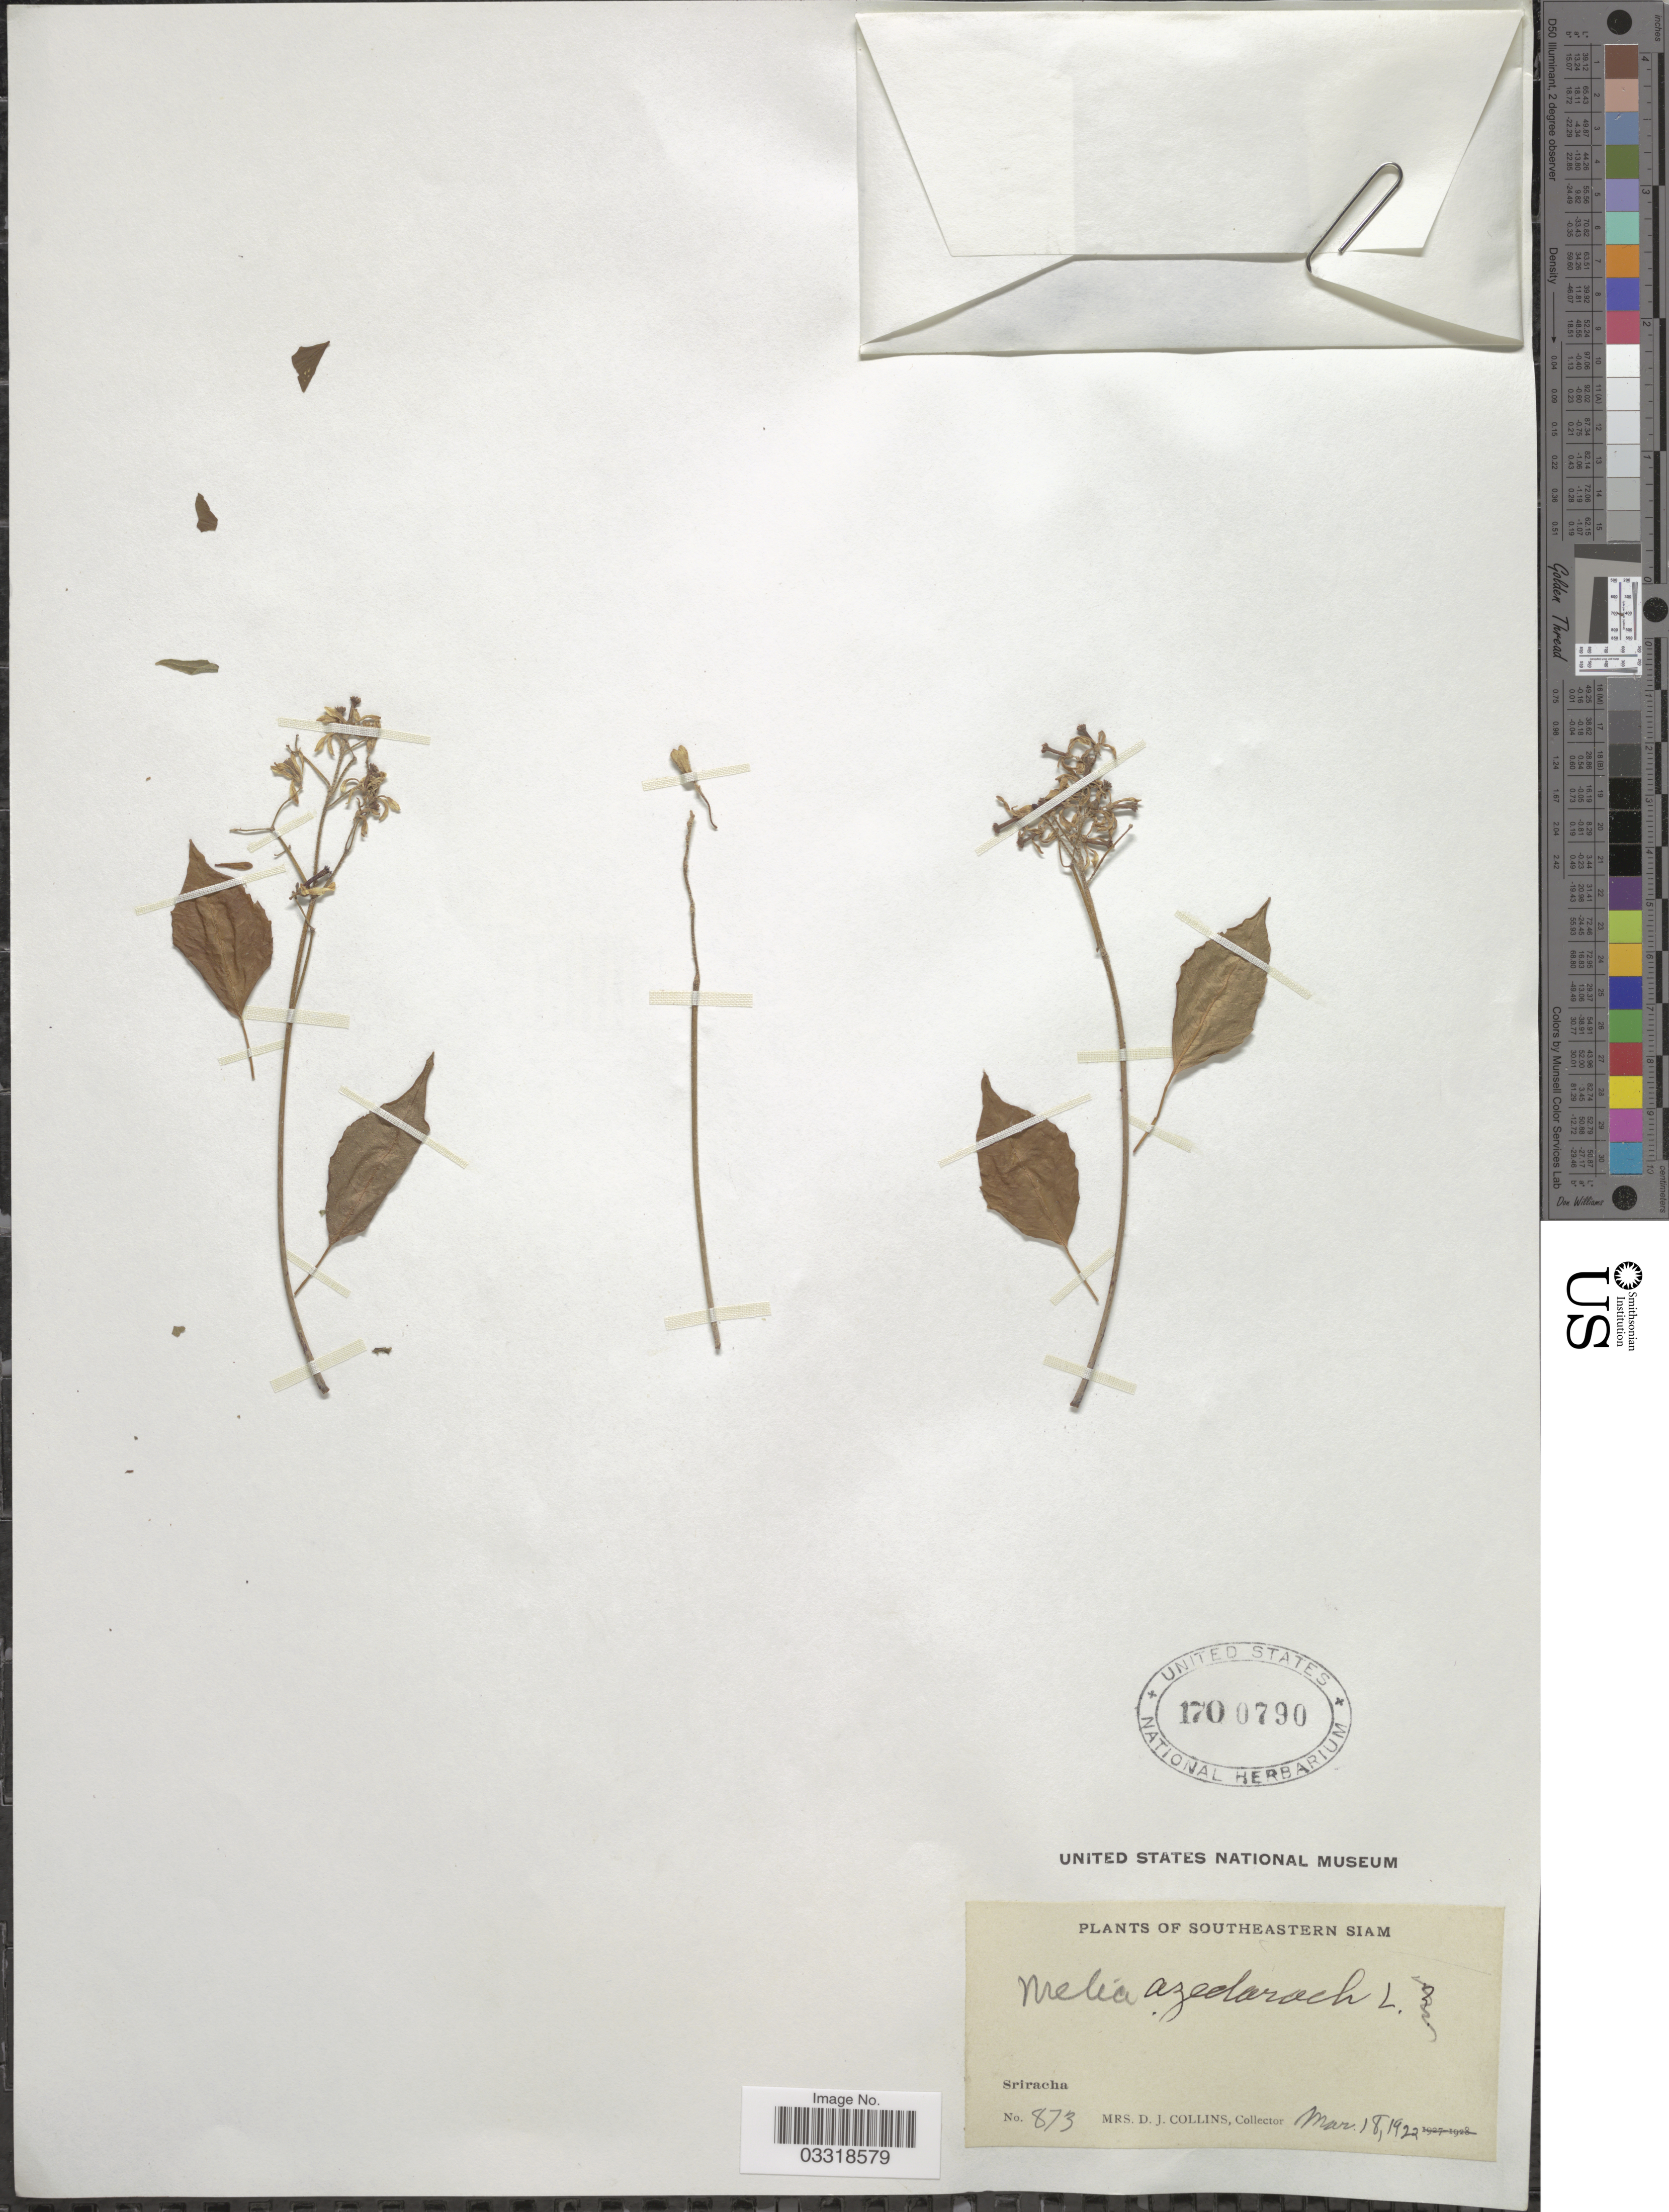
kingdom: Plantae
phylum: Tracheophyta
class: Magnoliopsida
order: Sapindales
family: Meliaceae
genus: Melia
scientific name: Melia azedarach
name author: L.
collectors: Mrs. D. J. Collins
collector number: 873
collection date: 1922-03-18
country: Thailand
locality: Southeastern Siam. Sriracha.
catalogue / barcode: US 1700790